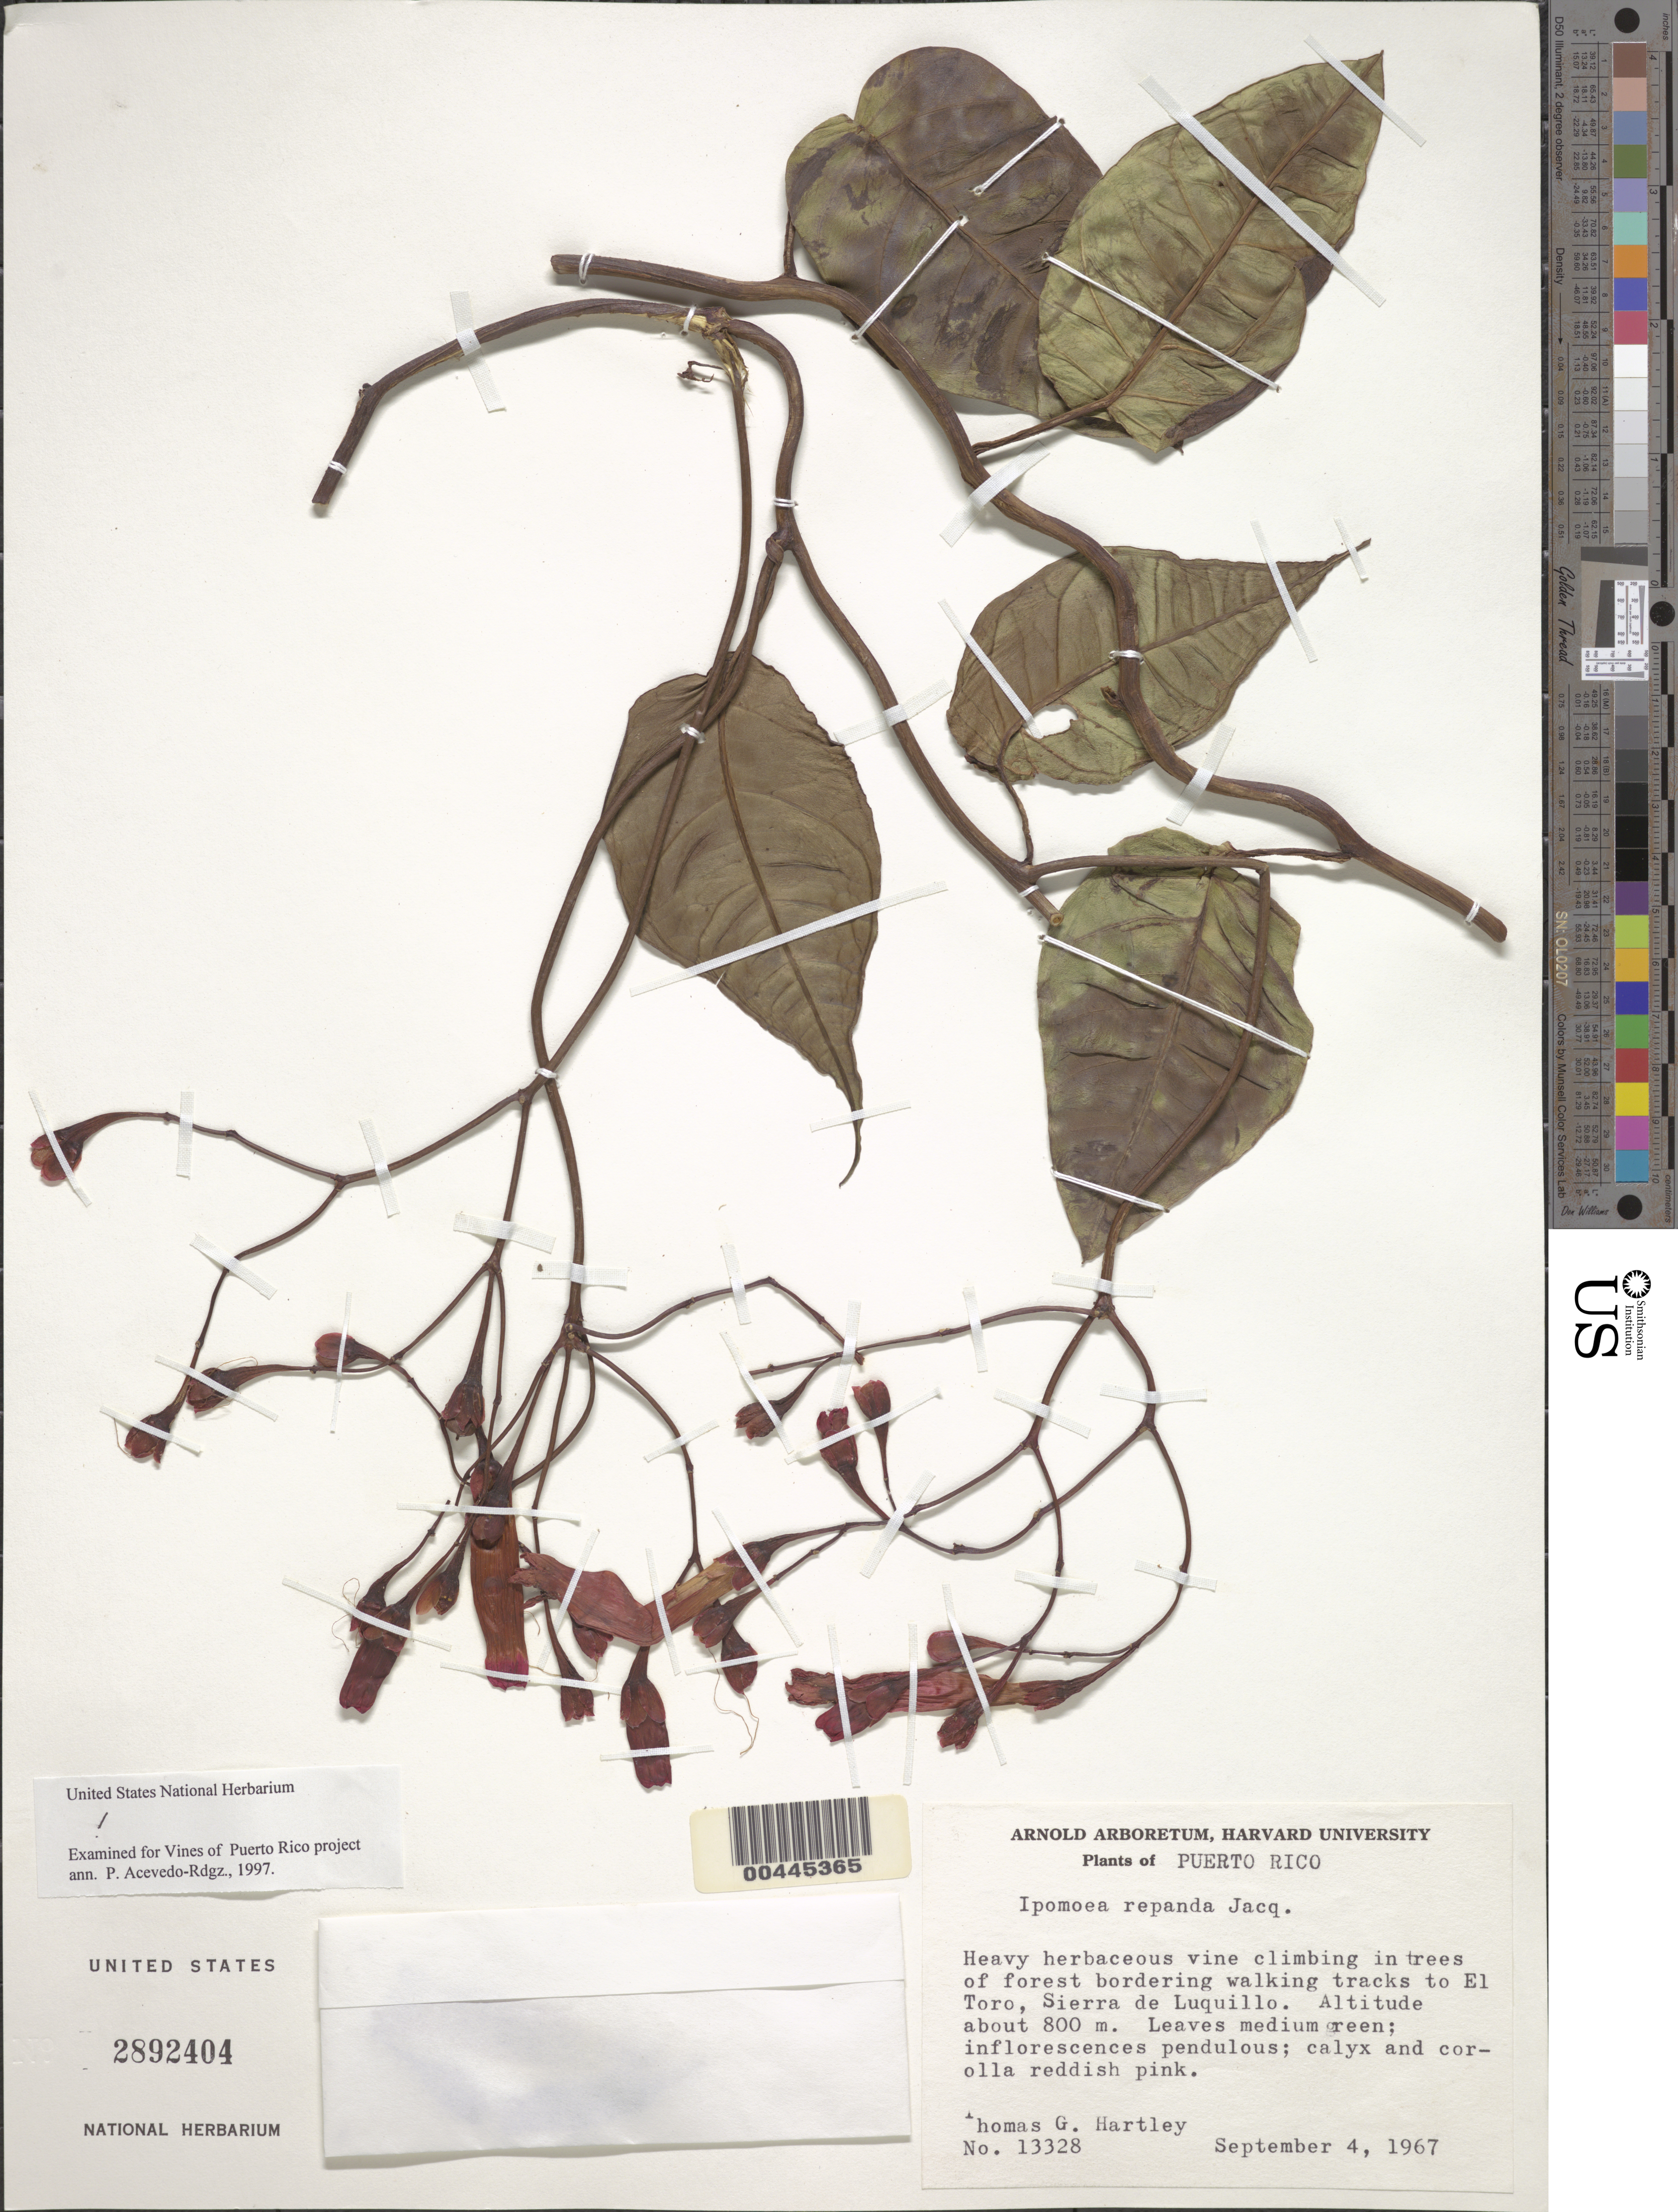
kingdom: Plantae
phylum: Tracheophyta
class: Magnoliopsida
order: Solanales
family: Convolvulaceae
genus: Ipomoea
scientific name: Ipomoea repanda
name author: Jacq.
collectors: T. G. Hartley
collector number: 13328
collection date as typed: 04 Sep 1967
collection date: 1967-09-04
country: Puerto Rico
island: Greater Antilles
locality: El Toro, Sierra de Luquillo. Forest.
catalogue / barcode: US 2892404